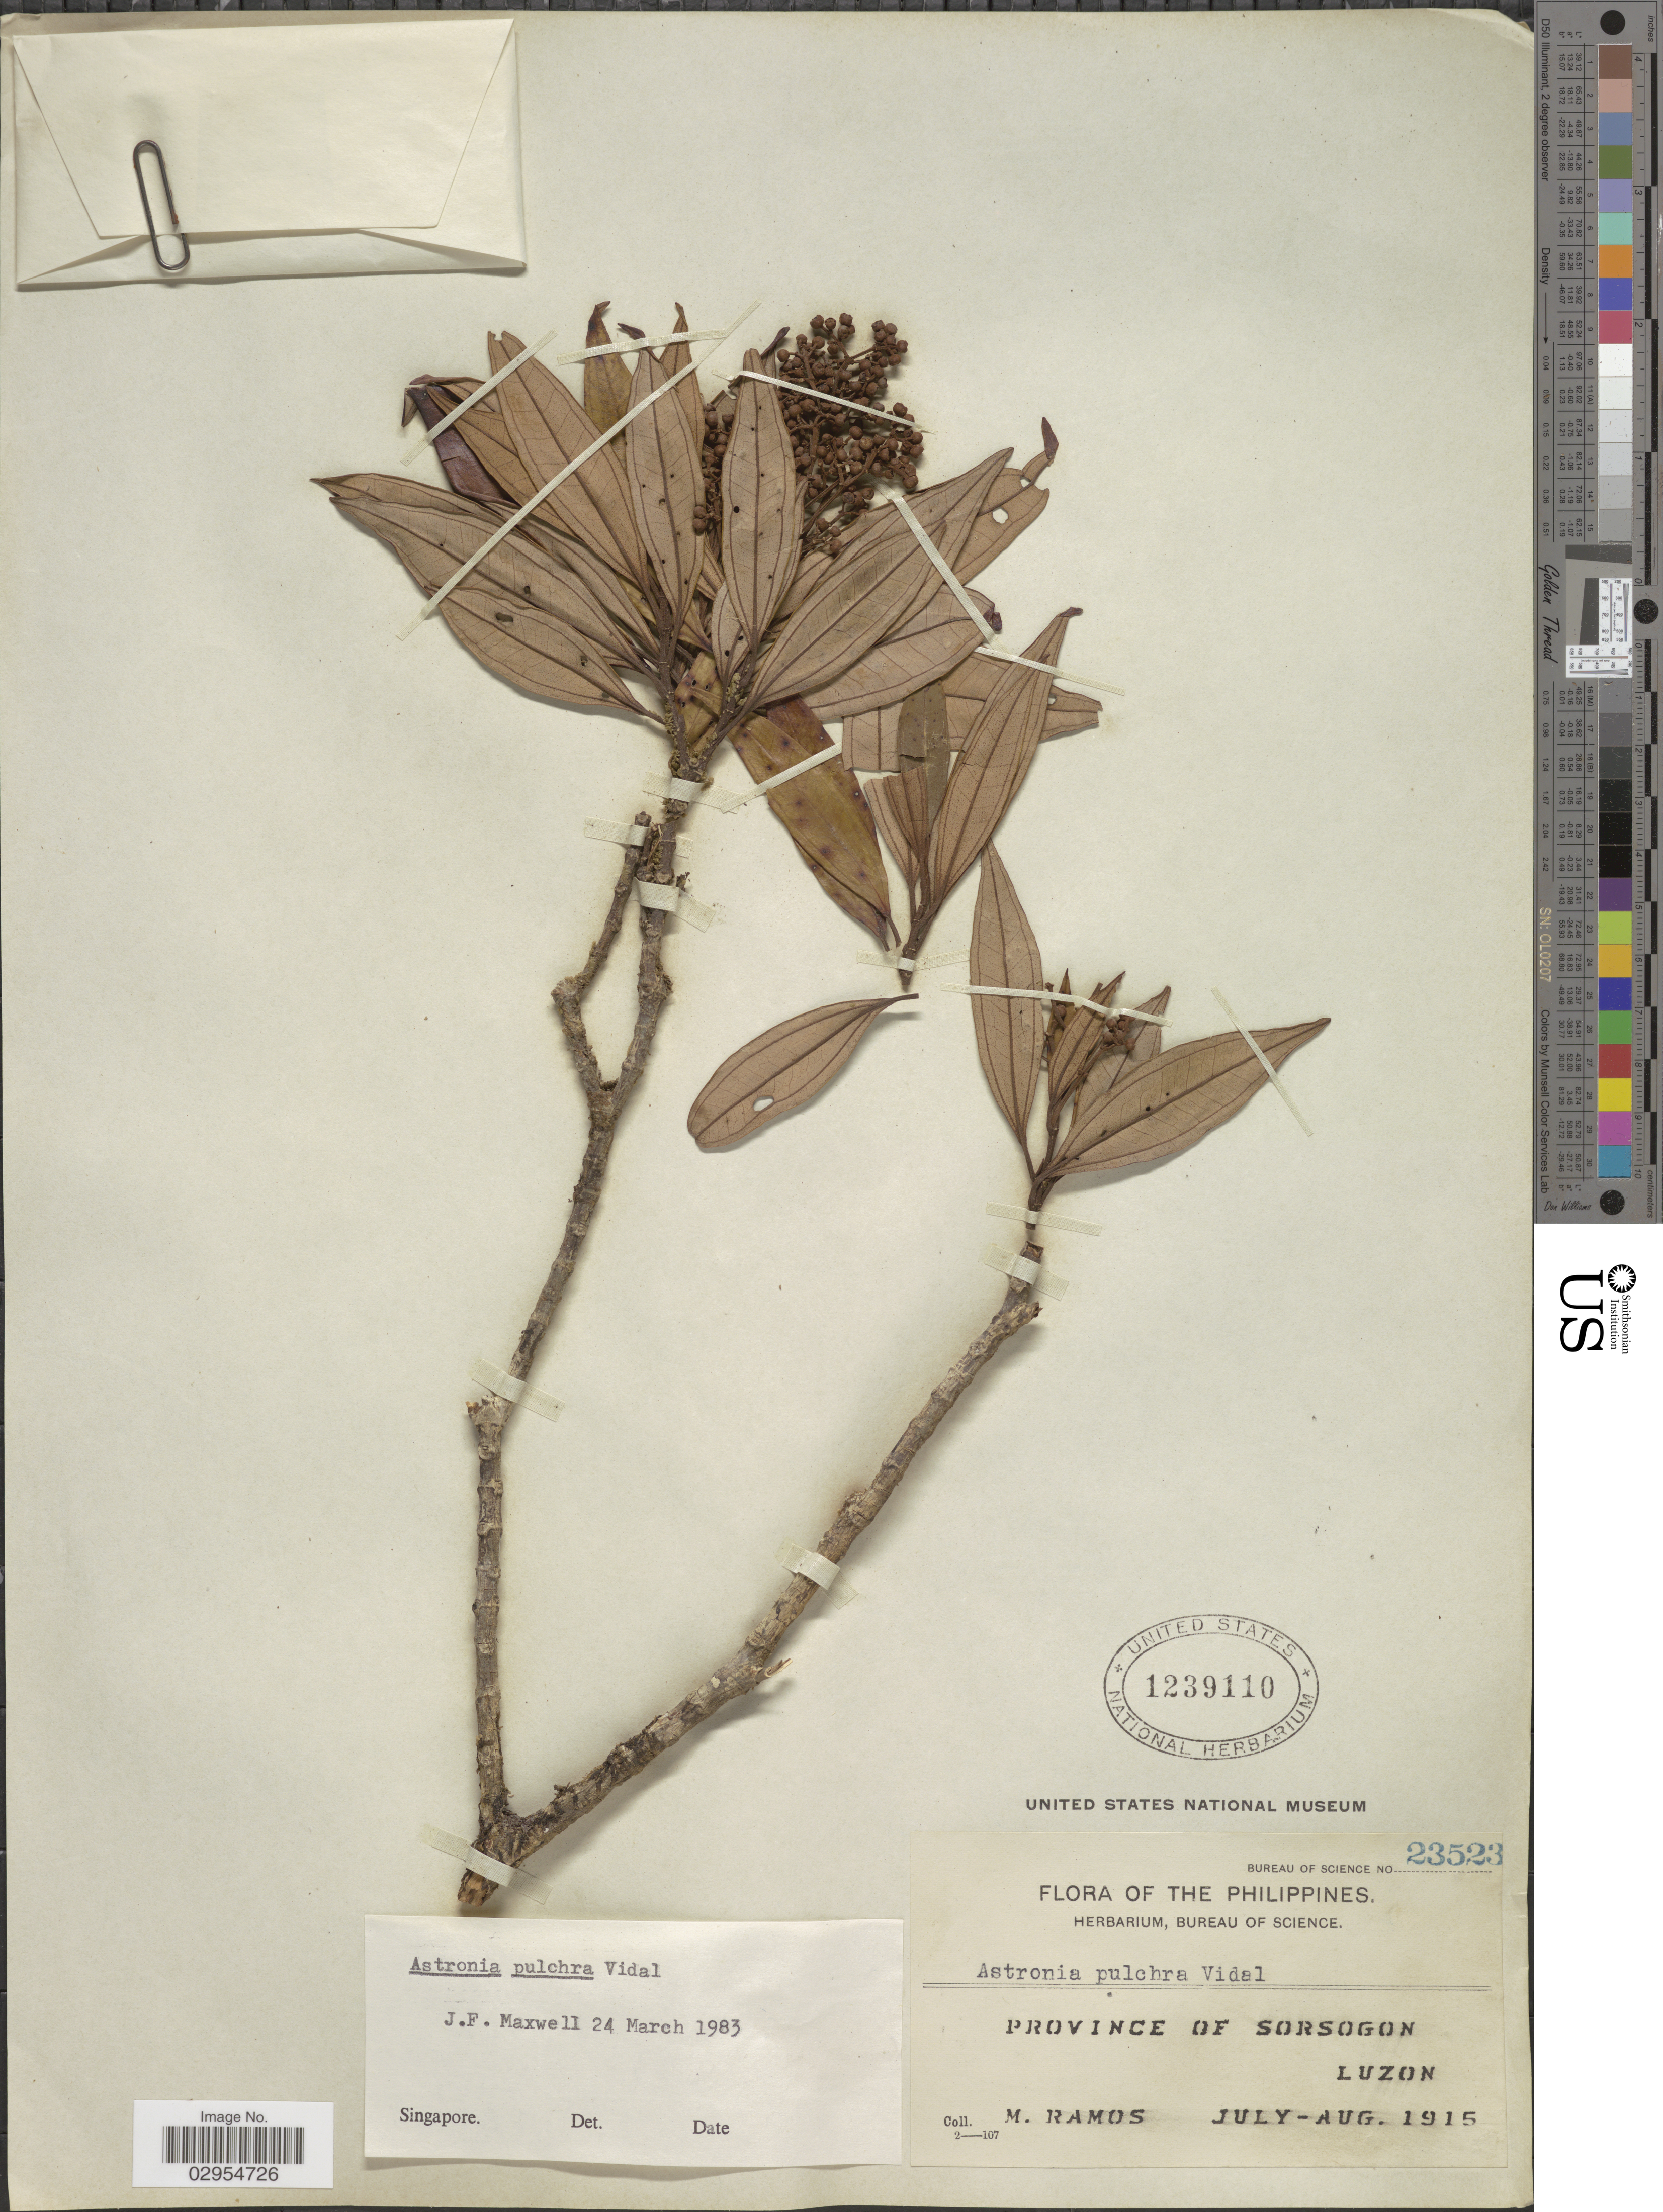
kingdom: Plantae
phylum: Tracheophyta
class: Magnoliopsida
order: Myrtales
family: Melastomataceae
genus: Astronia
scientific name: Astronia pulchra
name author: S. Vidal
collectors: M. Ramos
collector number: Bureau of Science 23523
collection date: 1915-07/1915-08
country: Philippines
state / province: Bicol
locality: Province of Sorsogon, Luzon.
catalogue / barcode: US 1239110